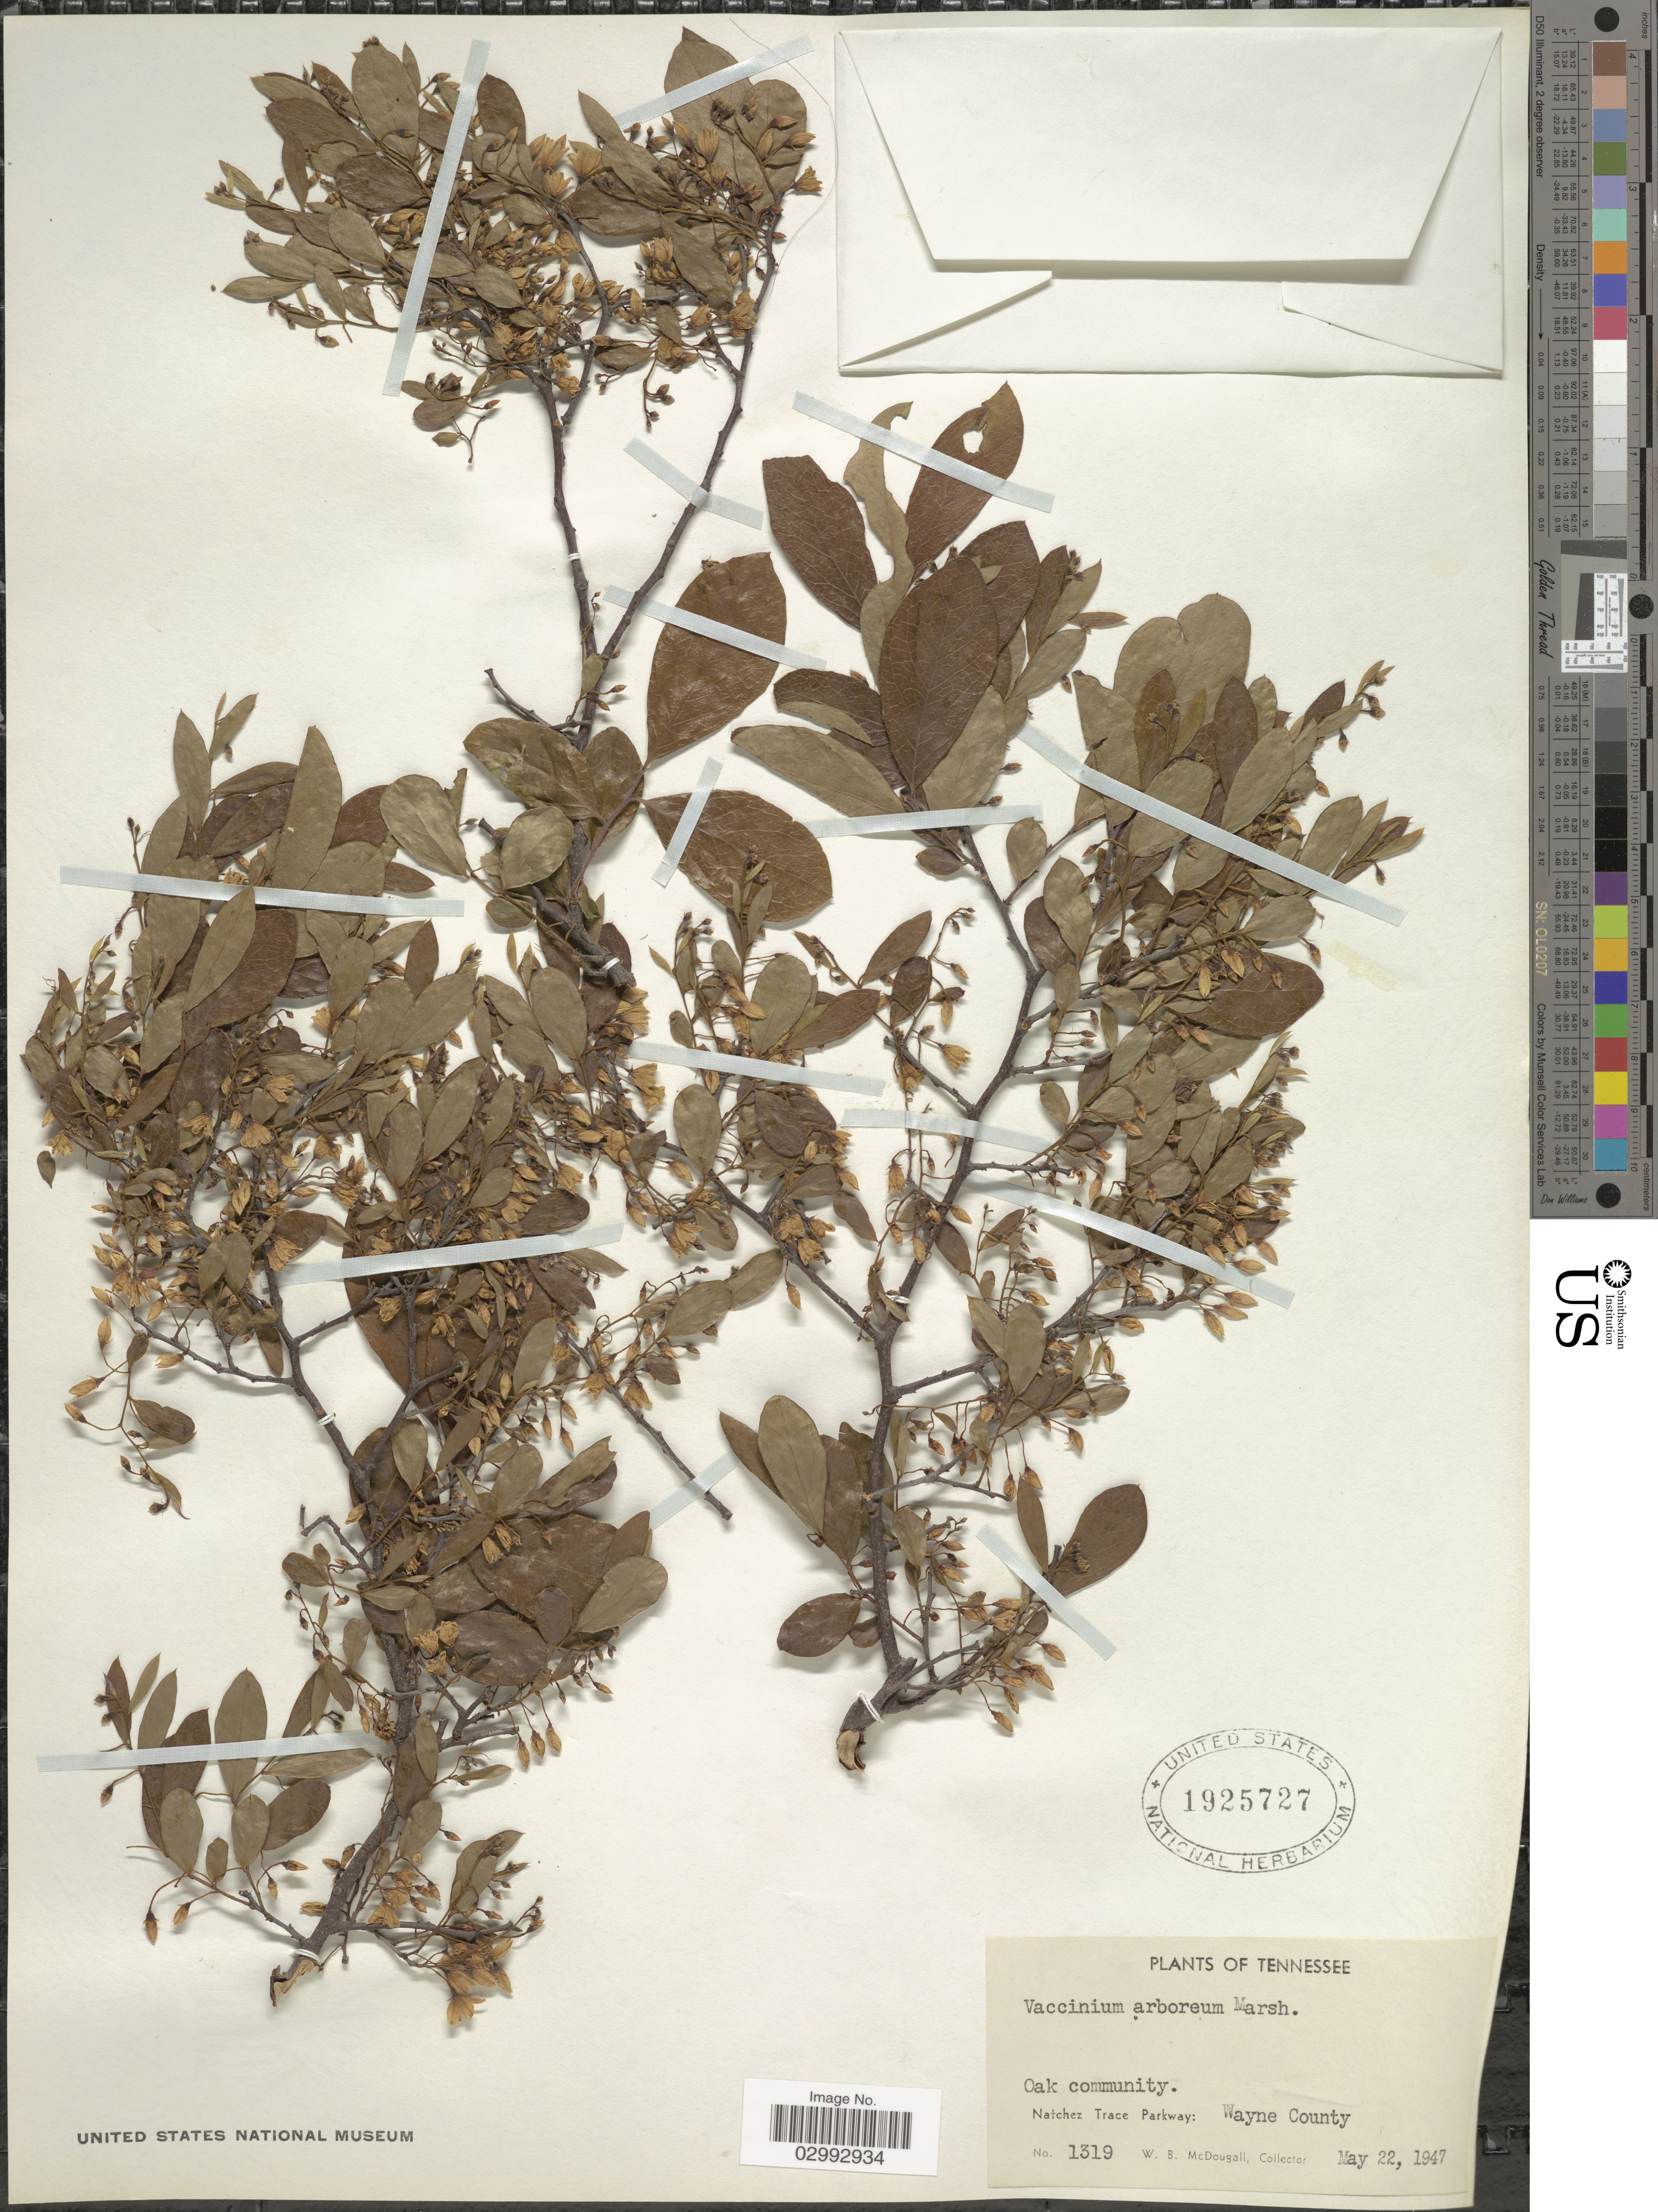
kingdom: Plantae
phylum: Tracheophyta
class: Magnoliopsida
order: Ericales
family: Ericaceae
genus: Batodendron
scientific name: Batodendron arboreum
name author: Nutt.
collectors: W. B. McDougall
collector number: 1319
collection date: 1947-05-25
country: United States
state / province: Tennessee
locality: Oak community. Natchez Trace Parkway: Wayne County.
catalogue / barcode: US 1925727